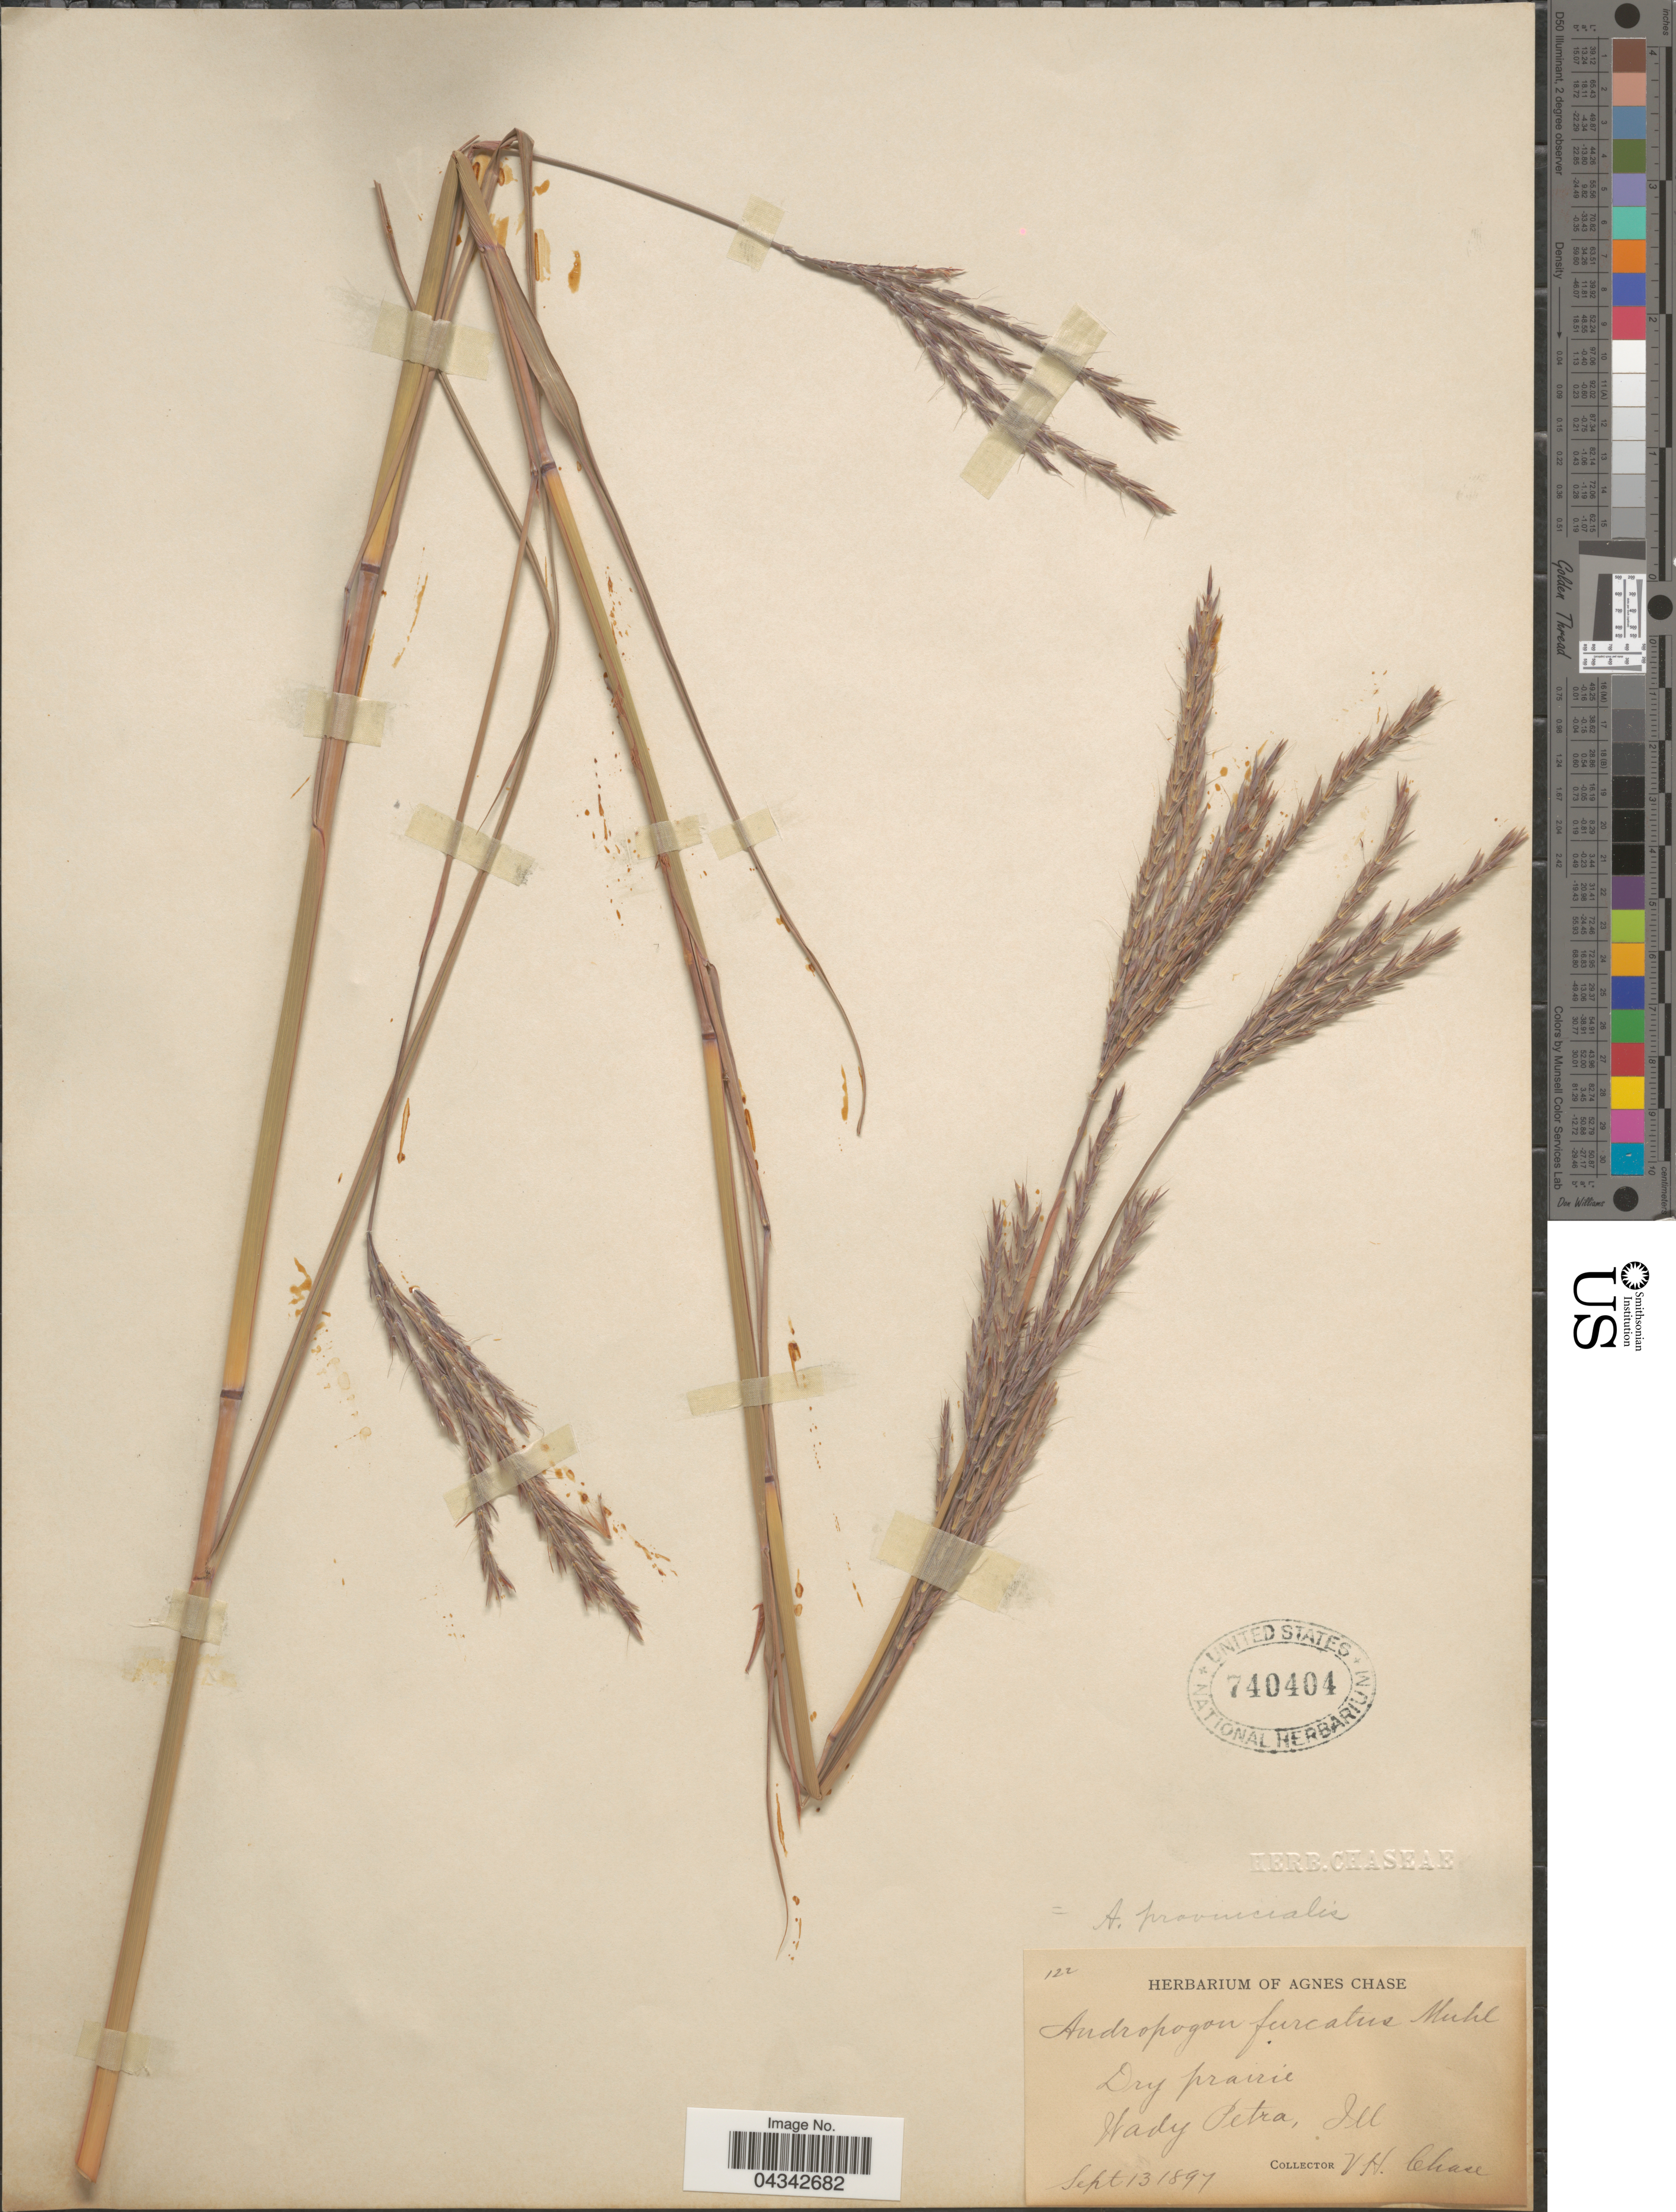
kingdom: Plantae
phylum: Tracheophyta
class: Liliopsida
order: Poales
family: Poaceae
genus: Andropogon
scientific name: Andropogon gerardii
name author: Vitman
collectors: V. H. Chase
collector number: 122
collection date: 1897-09-13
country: United States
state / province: Illinois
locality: Wady Petra.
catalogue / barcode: US 740404